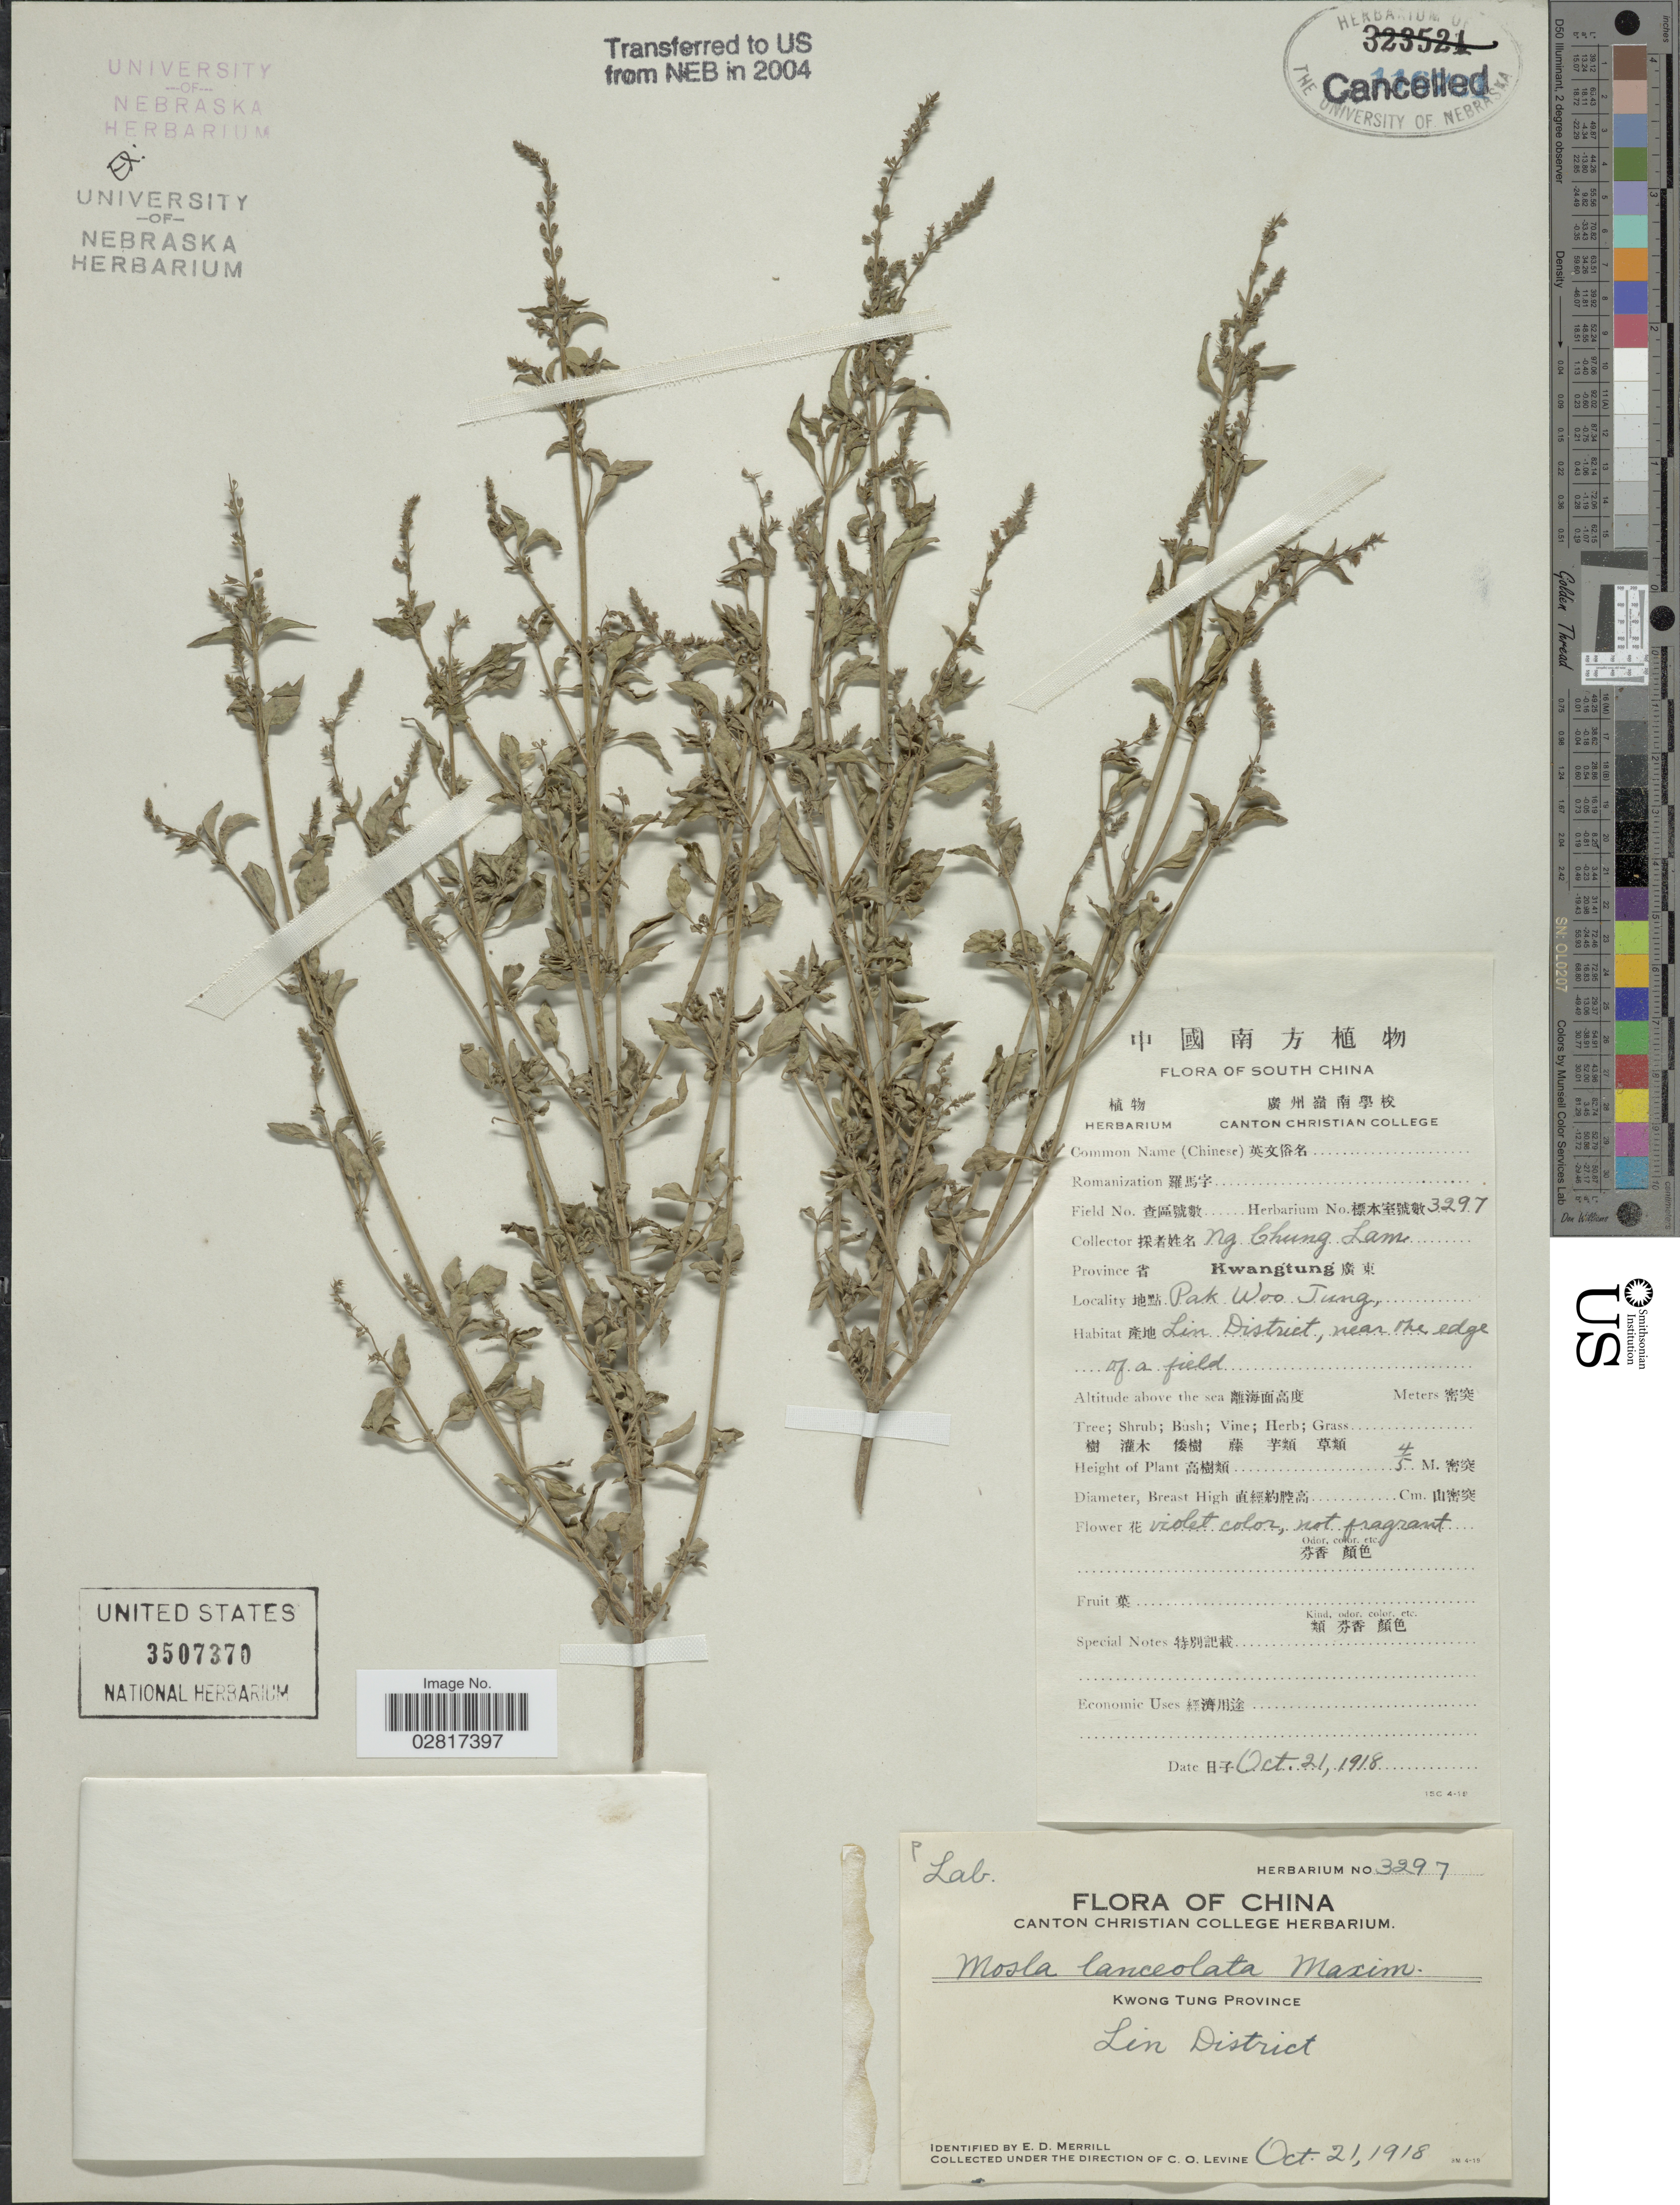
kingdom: Plantae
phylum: Tracheophyta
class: Magnoliopsida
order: Lamiales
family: Lamiaceae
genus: Mosla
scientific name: Mosla lanceolata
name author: (Benth.) Maxim.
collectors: N. C. Lam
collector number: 3297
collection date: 1918-10-21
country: China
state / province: Guangdong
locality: South China. Province Kwangtung. Pak Woo Tung, Lin District, near the edge of a field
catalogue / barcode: US 3507370